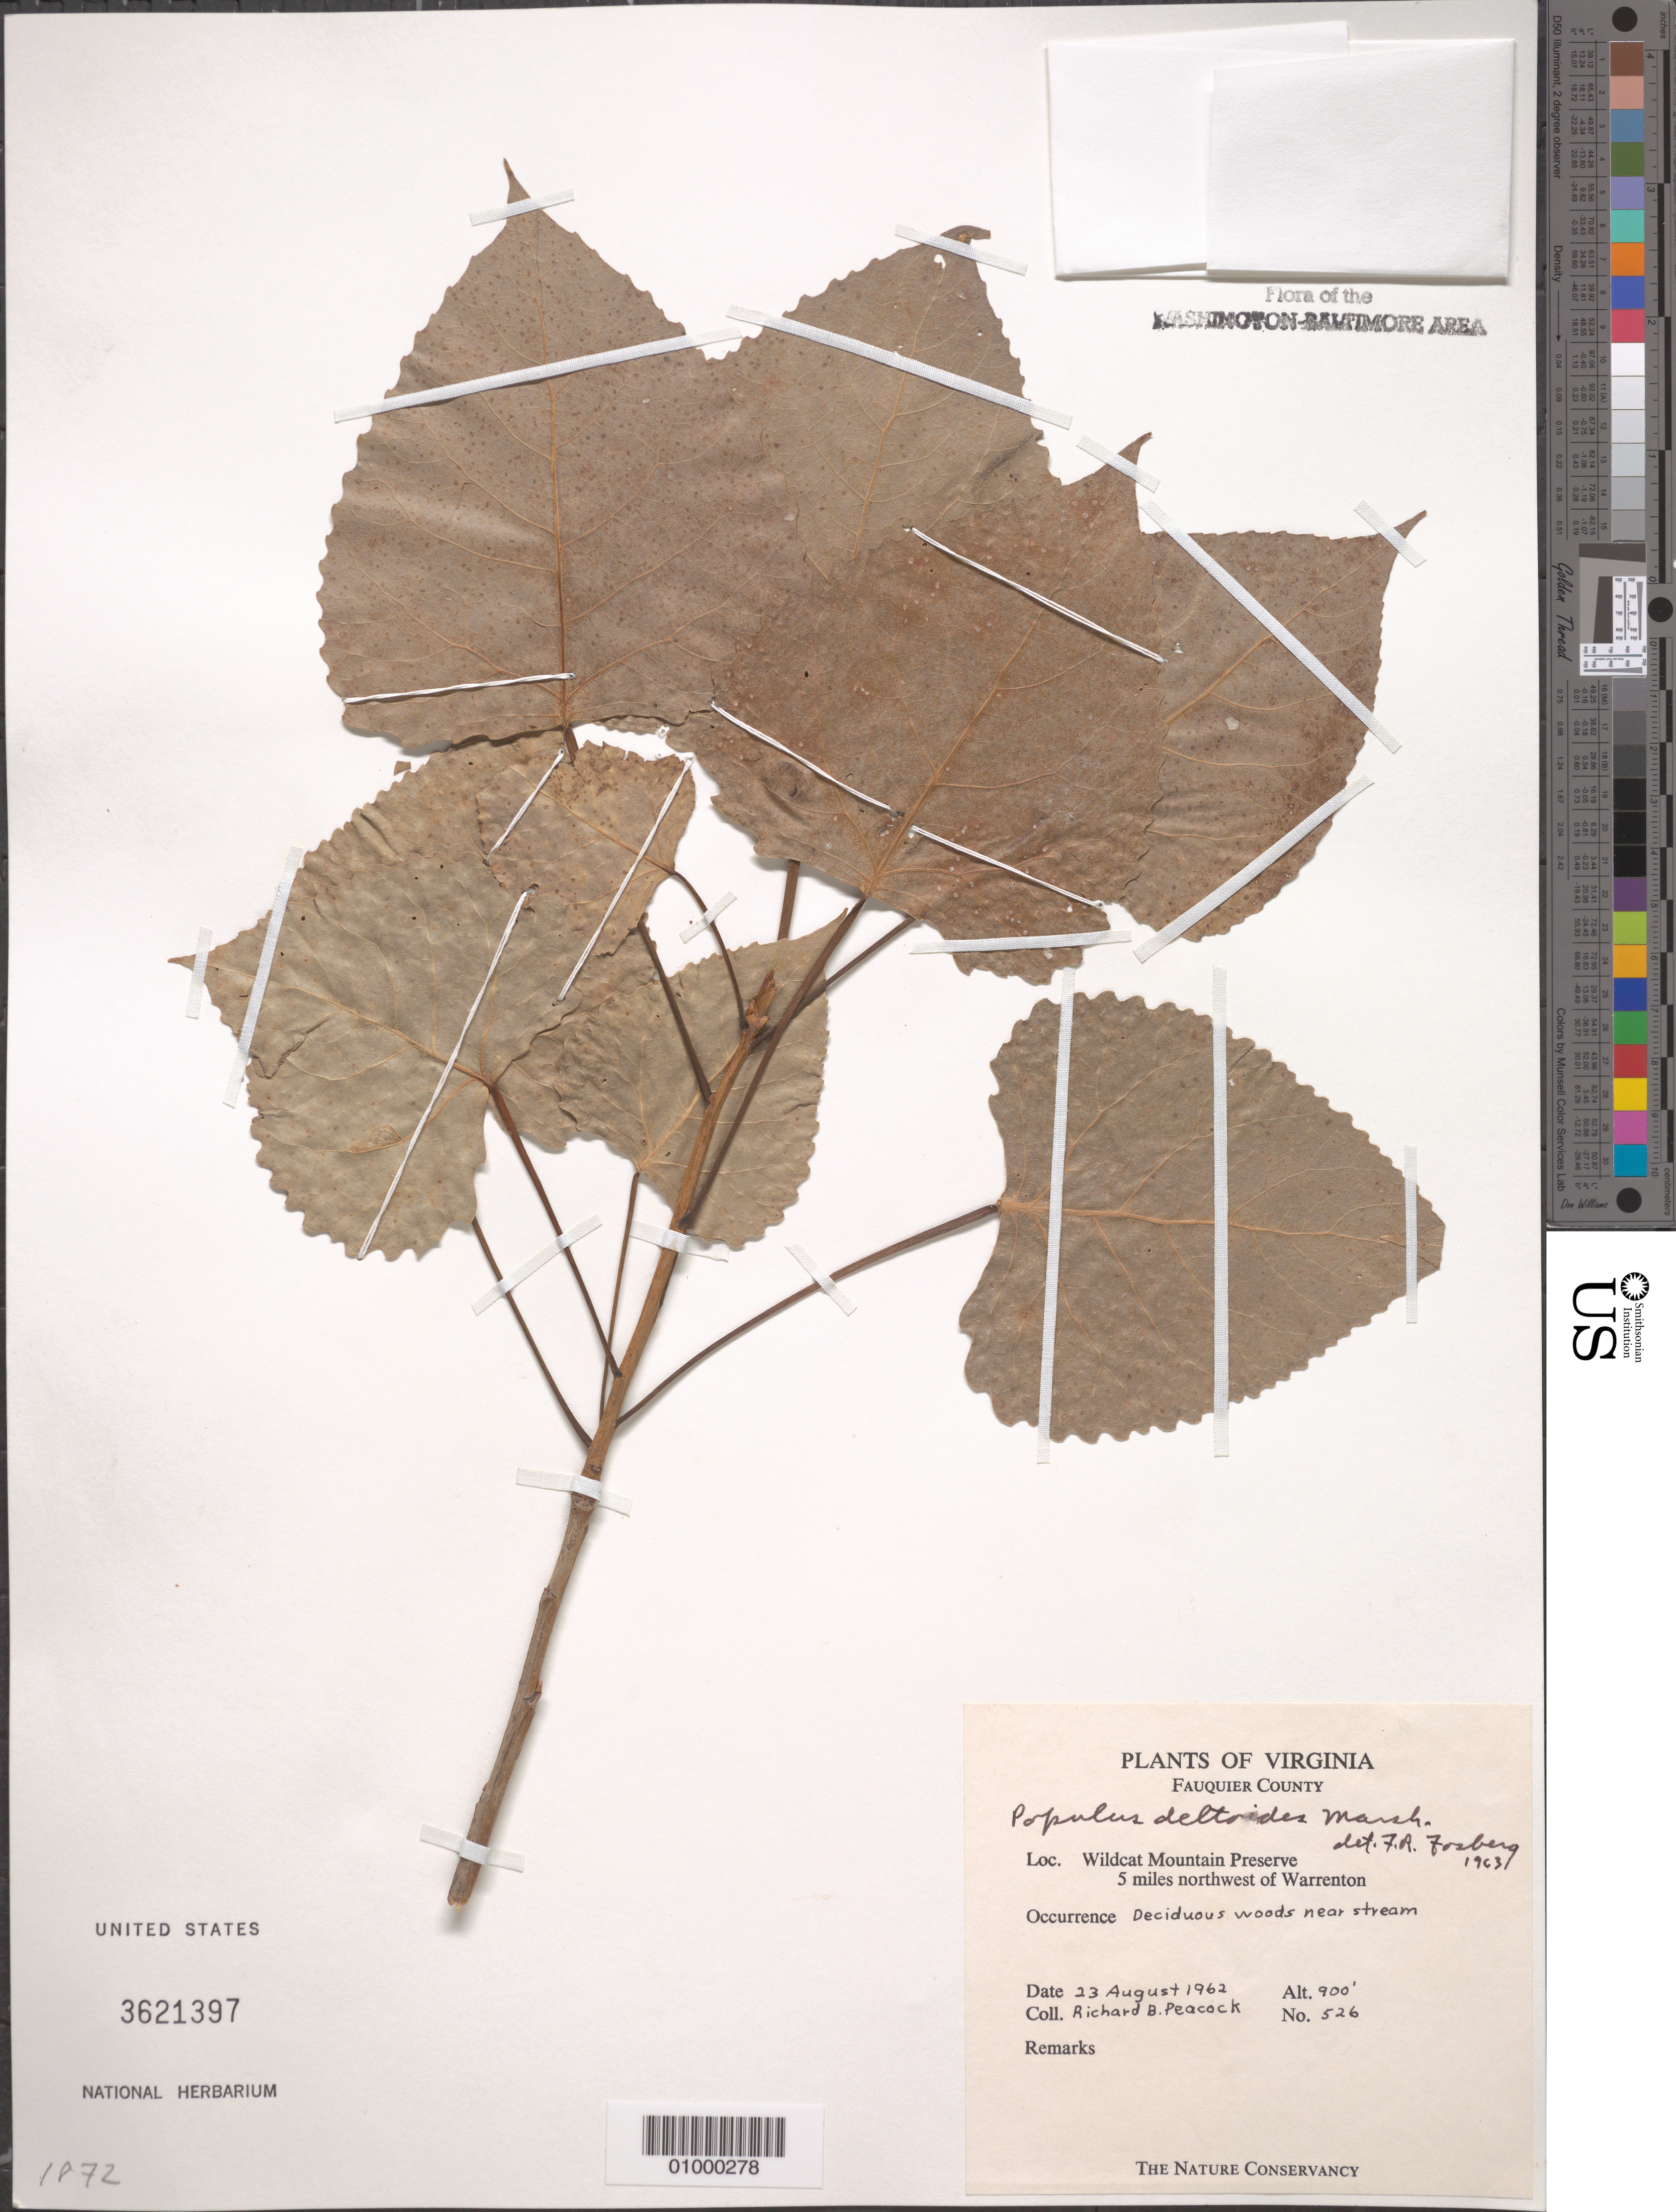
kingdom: Plantae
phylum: Tracheophyta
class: Magnoliopsida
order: Malpighiales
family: Salicaceae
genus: Populus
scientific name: Populus deltoides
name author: W. Bartram ex Marshall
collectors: R. Peacock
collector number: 526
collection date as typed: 23 Aug 1962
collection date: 1962-08-23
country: United States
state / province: Virginia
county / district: Fauquier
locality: Wildcat Mountain Preserve, 5 miles northwest of Warrenton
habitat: deciduous woods near stream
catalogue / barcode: US 3621397